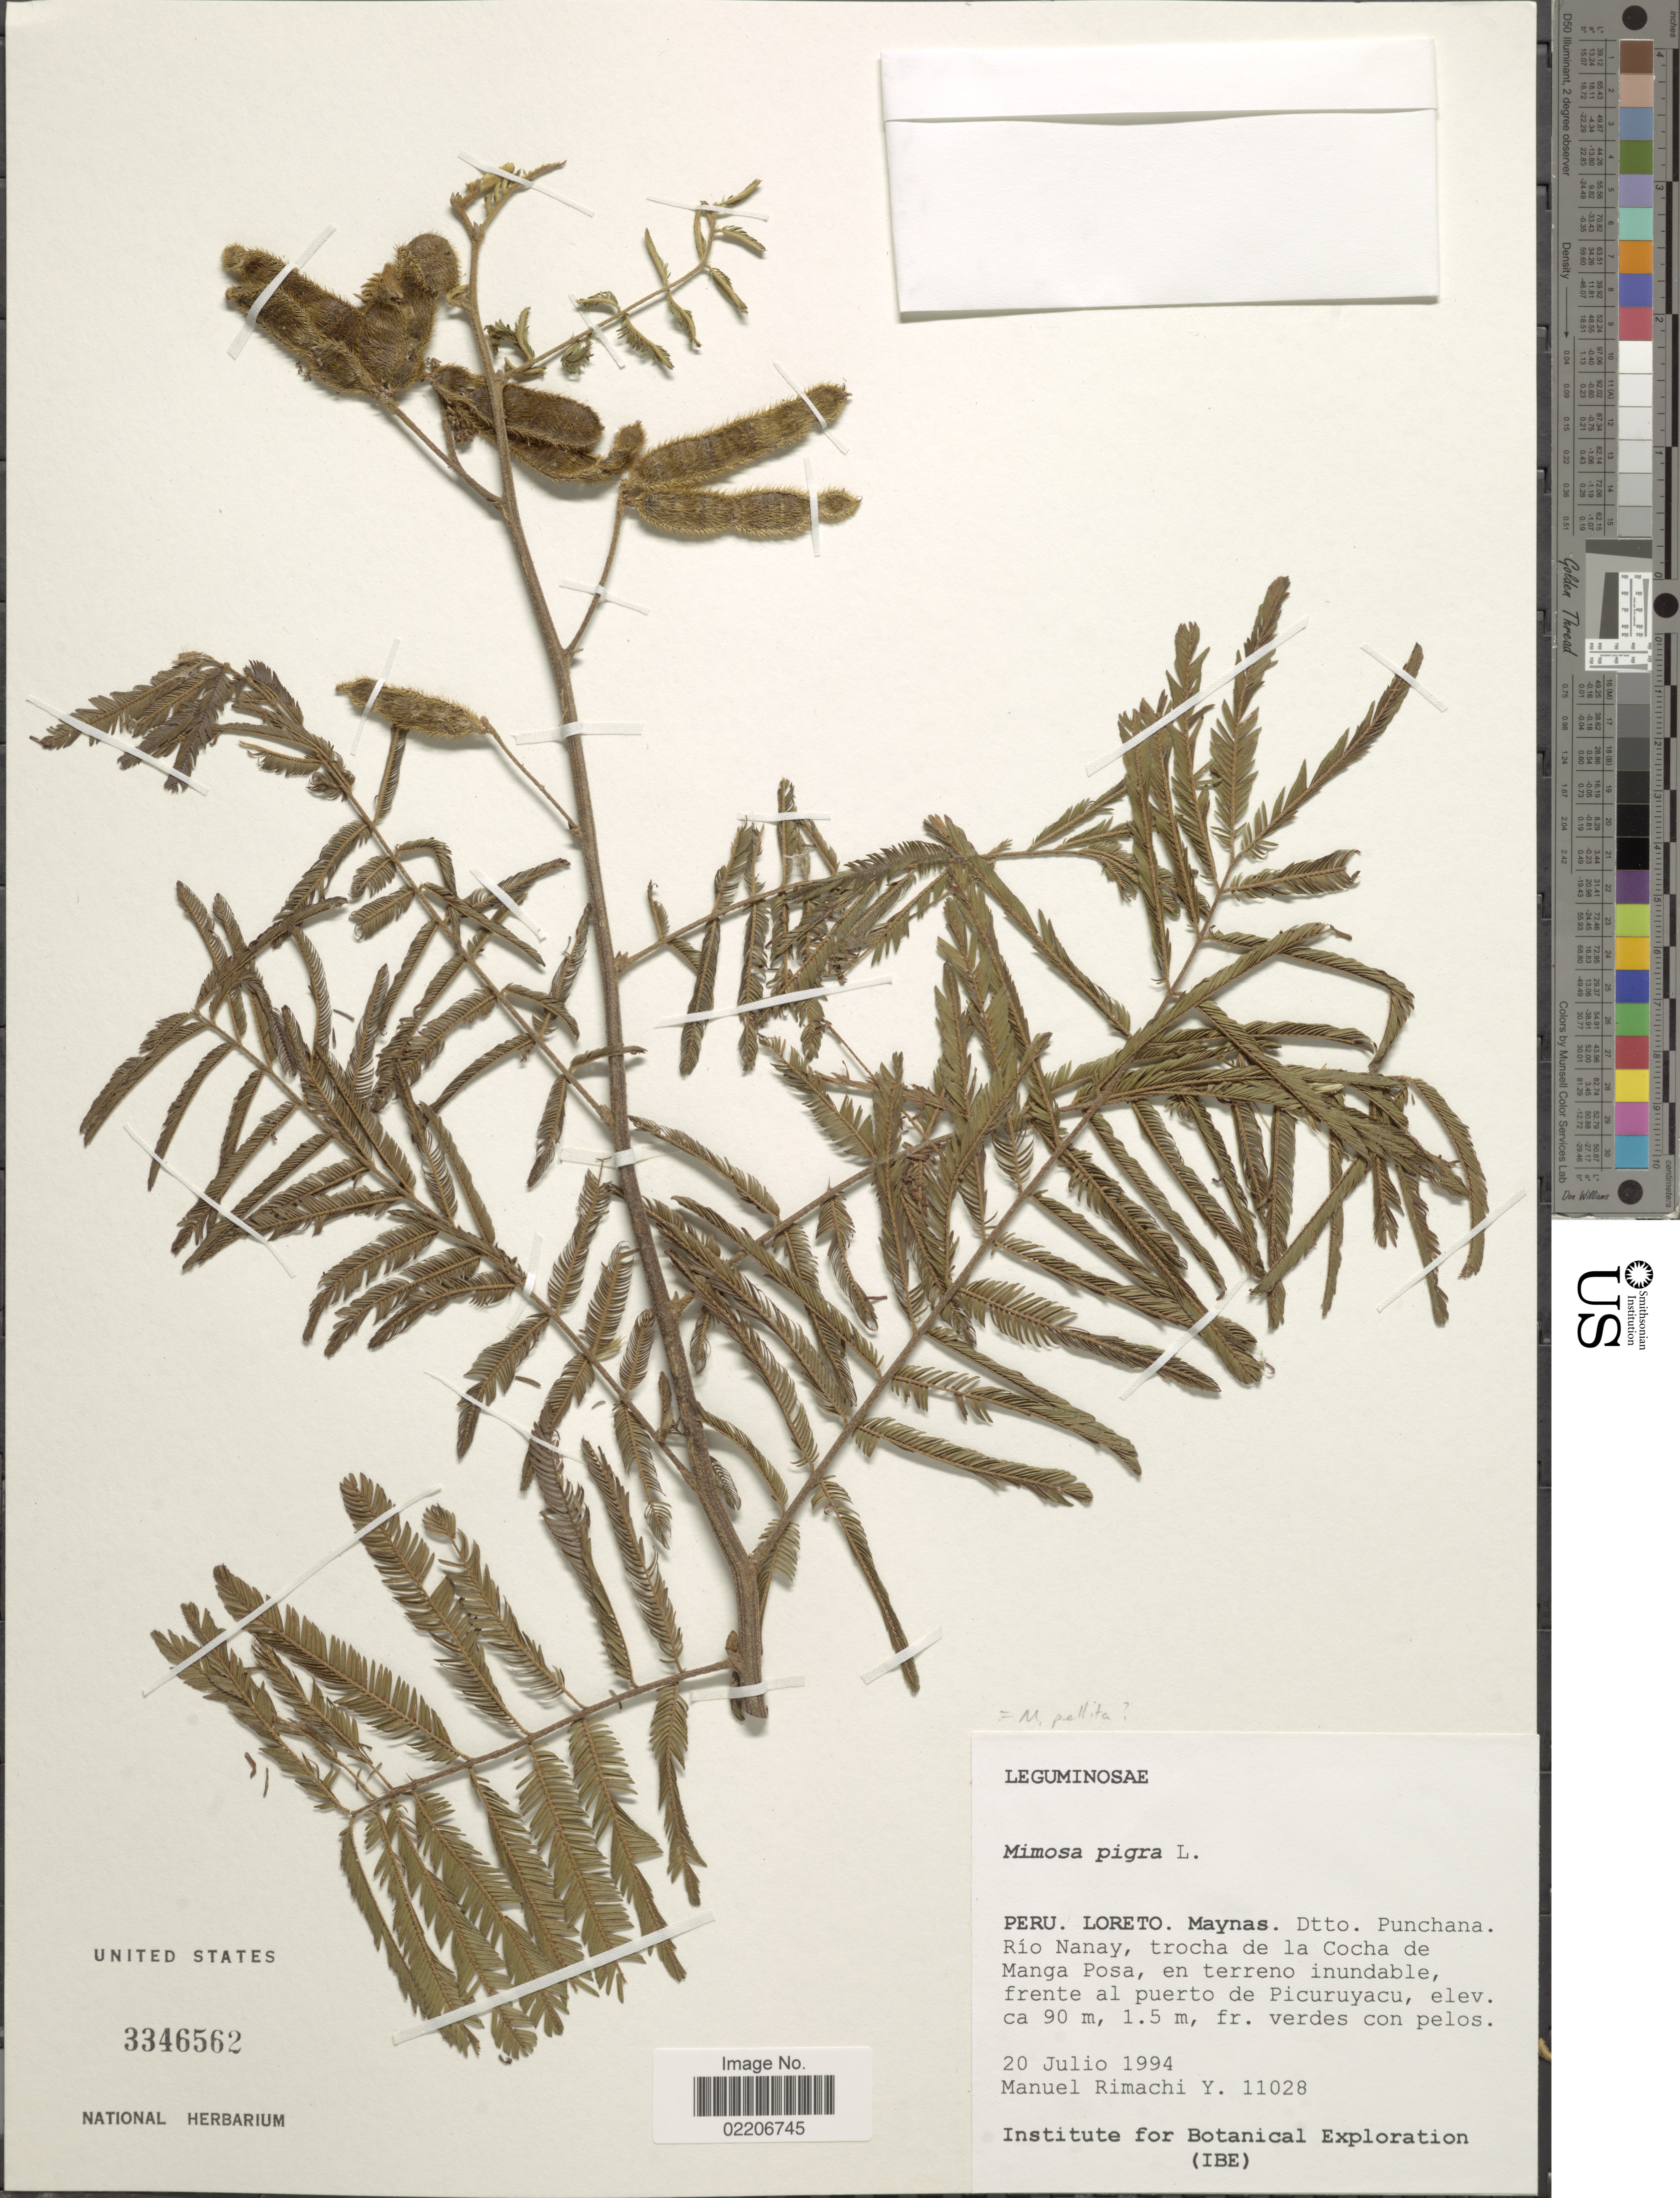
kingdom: Plantae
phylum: Tracheophyta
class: Magnoliopsida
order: Fabales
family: Fabaceae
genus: Mimosa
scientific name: Mimosa pellita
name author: Humb. & Bonpl. ex Willd.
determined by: Barneby, Rupert C., (NY)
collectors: M. Rimachi Y.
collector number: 11028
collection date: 1994-07-20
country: Peru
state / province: Loreto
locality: Maynas, Dtto. Pinchana, Rio Nanay, trocha de la Cocha de Manga Posa, en terreno inundable, frente al puerto de Picuruyacu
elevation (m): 90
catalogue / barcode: US 3346562